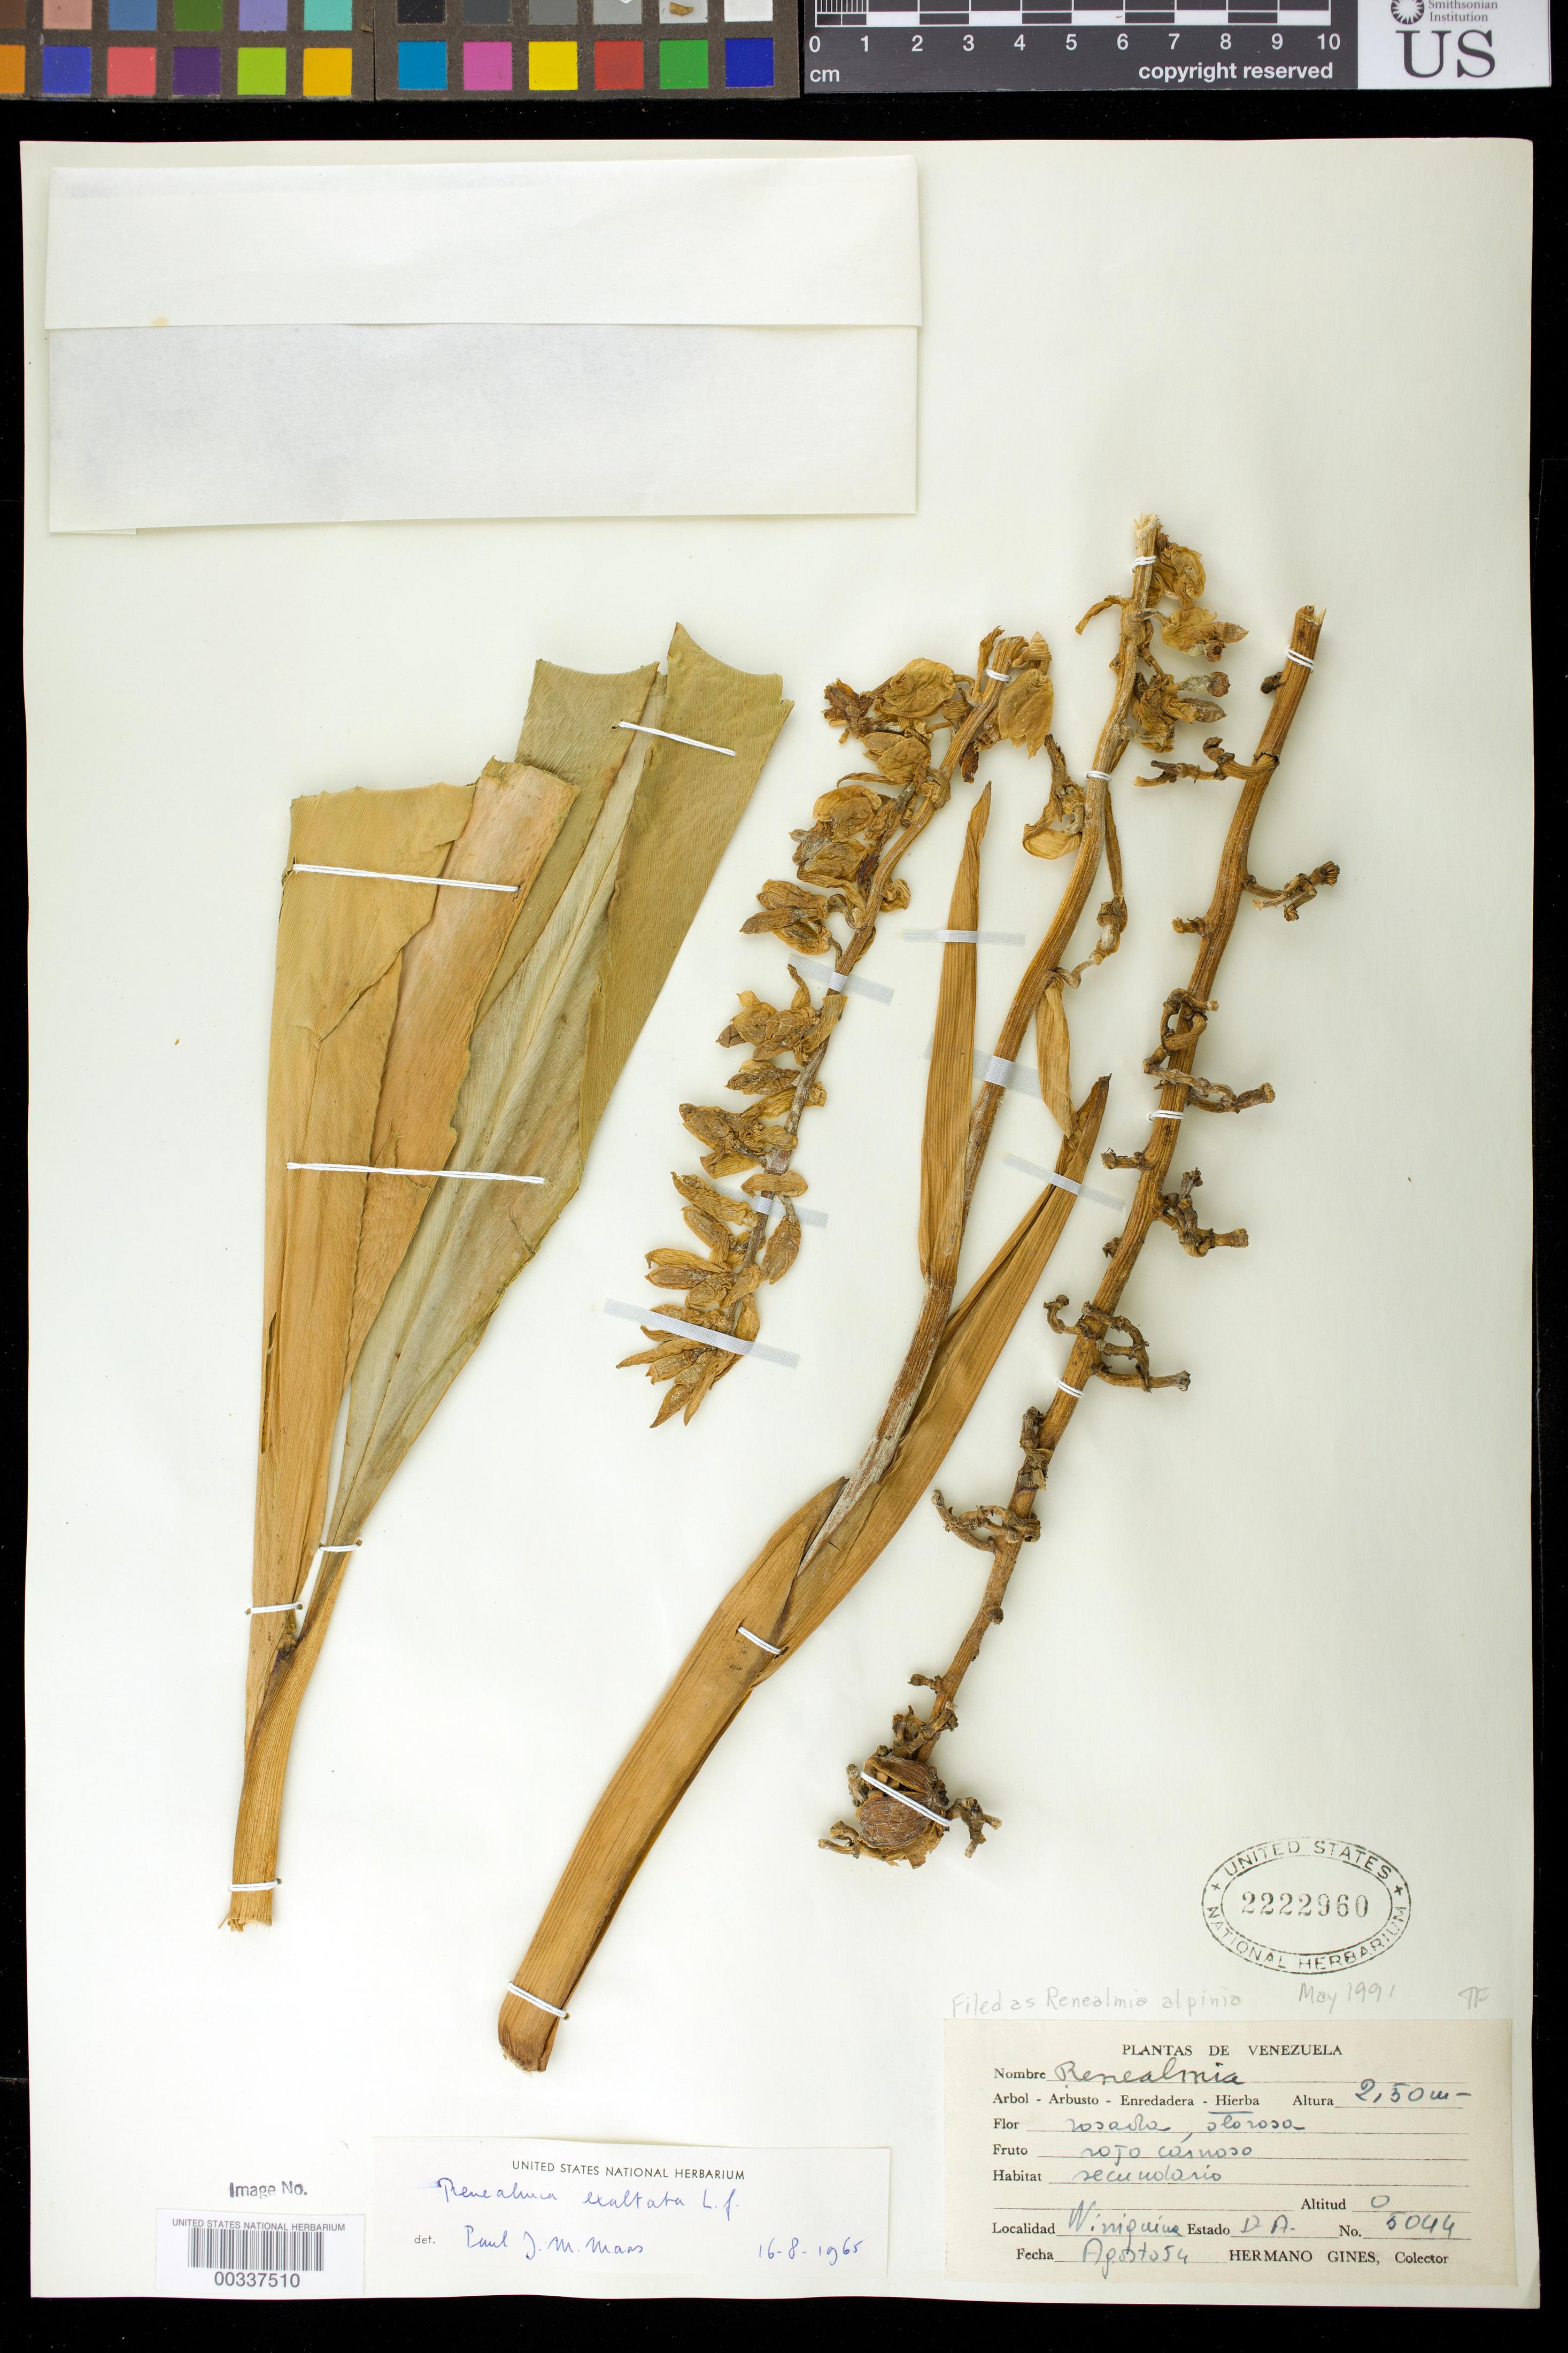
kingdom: Plantae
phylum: Tracheophyta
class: Liliopsida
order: Zingiberales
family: Zingiberaceae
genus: Renealmia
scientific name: Renealmia alpinia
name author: (Rottb.) Maas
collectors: Bro. Gines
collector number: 5044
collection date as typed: Aug 1954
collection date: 1954-08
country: Venezuela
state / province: Delta Amacuro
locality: Winipaiua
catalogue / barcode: US 2222960